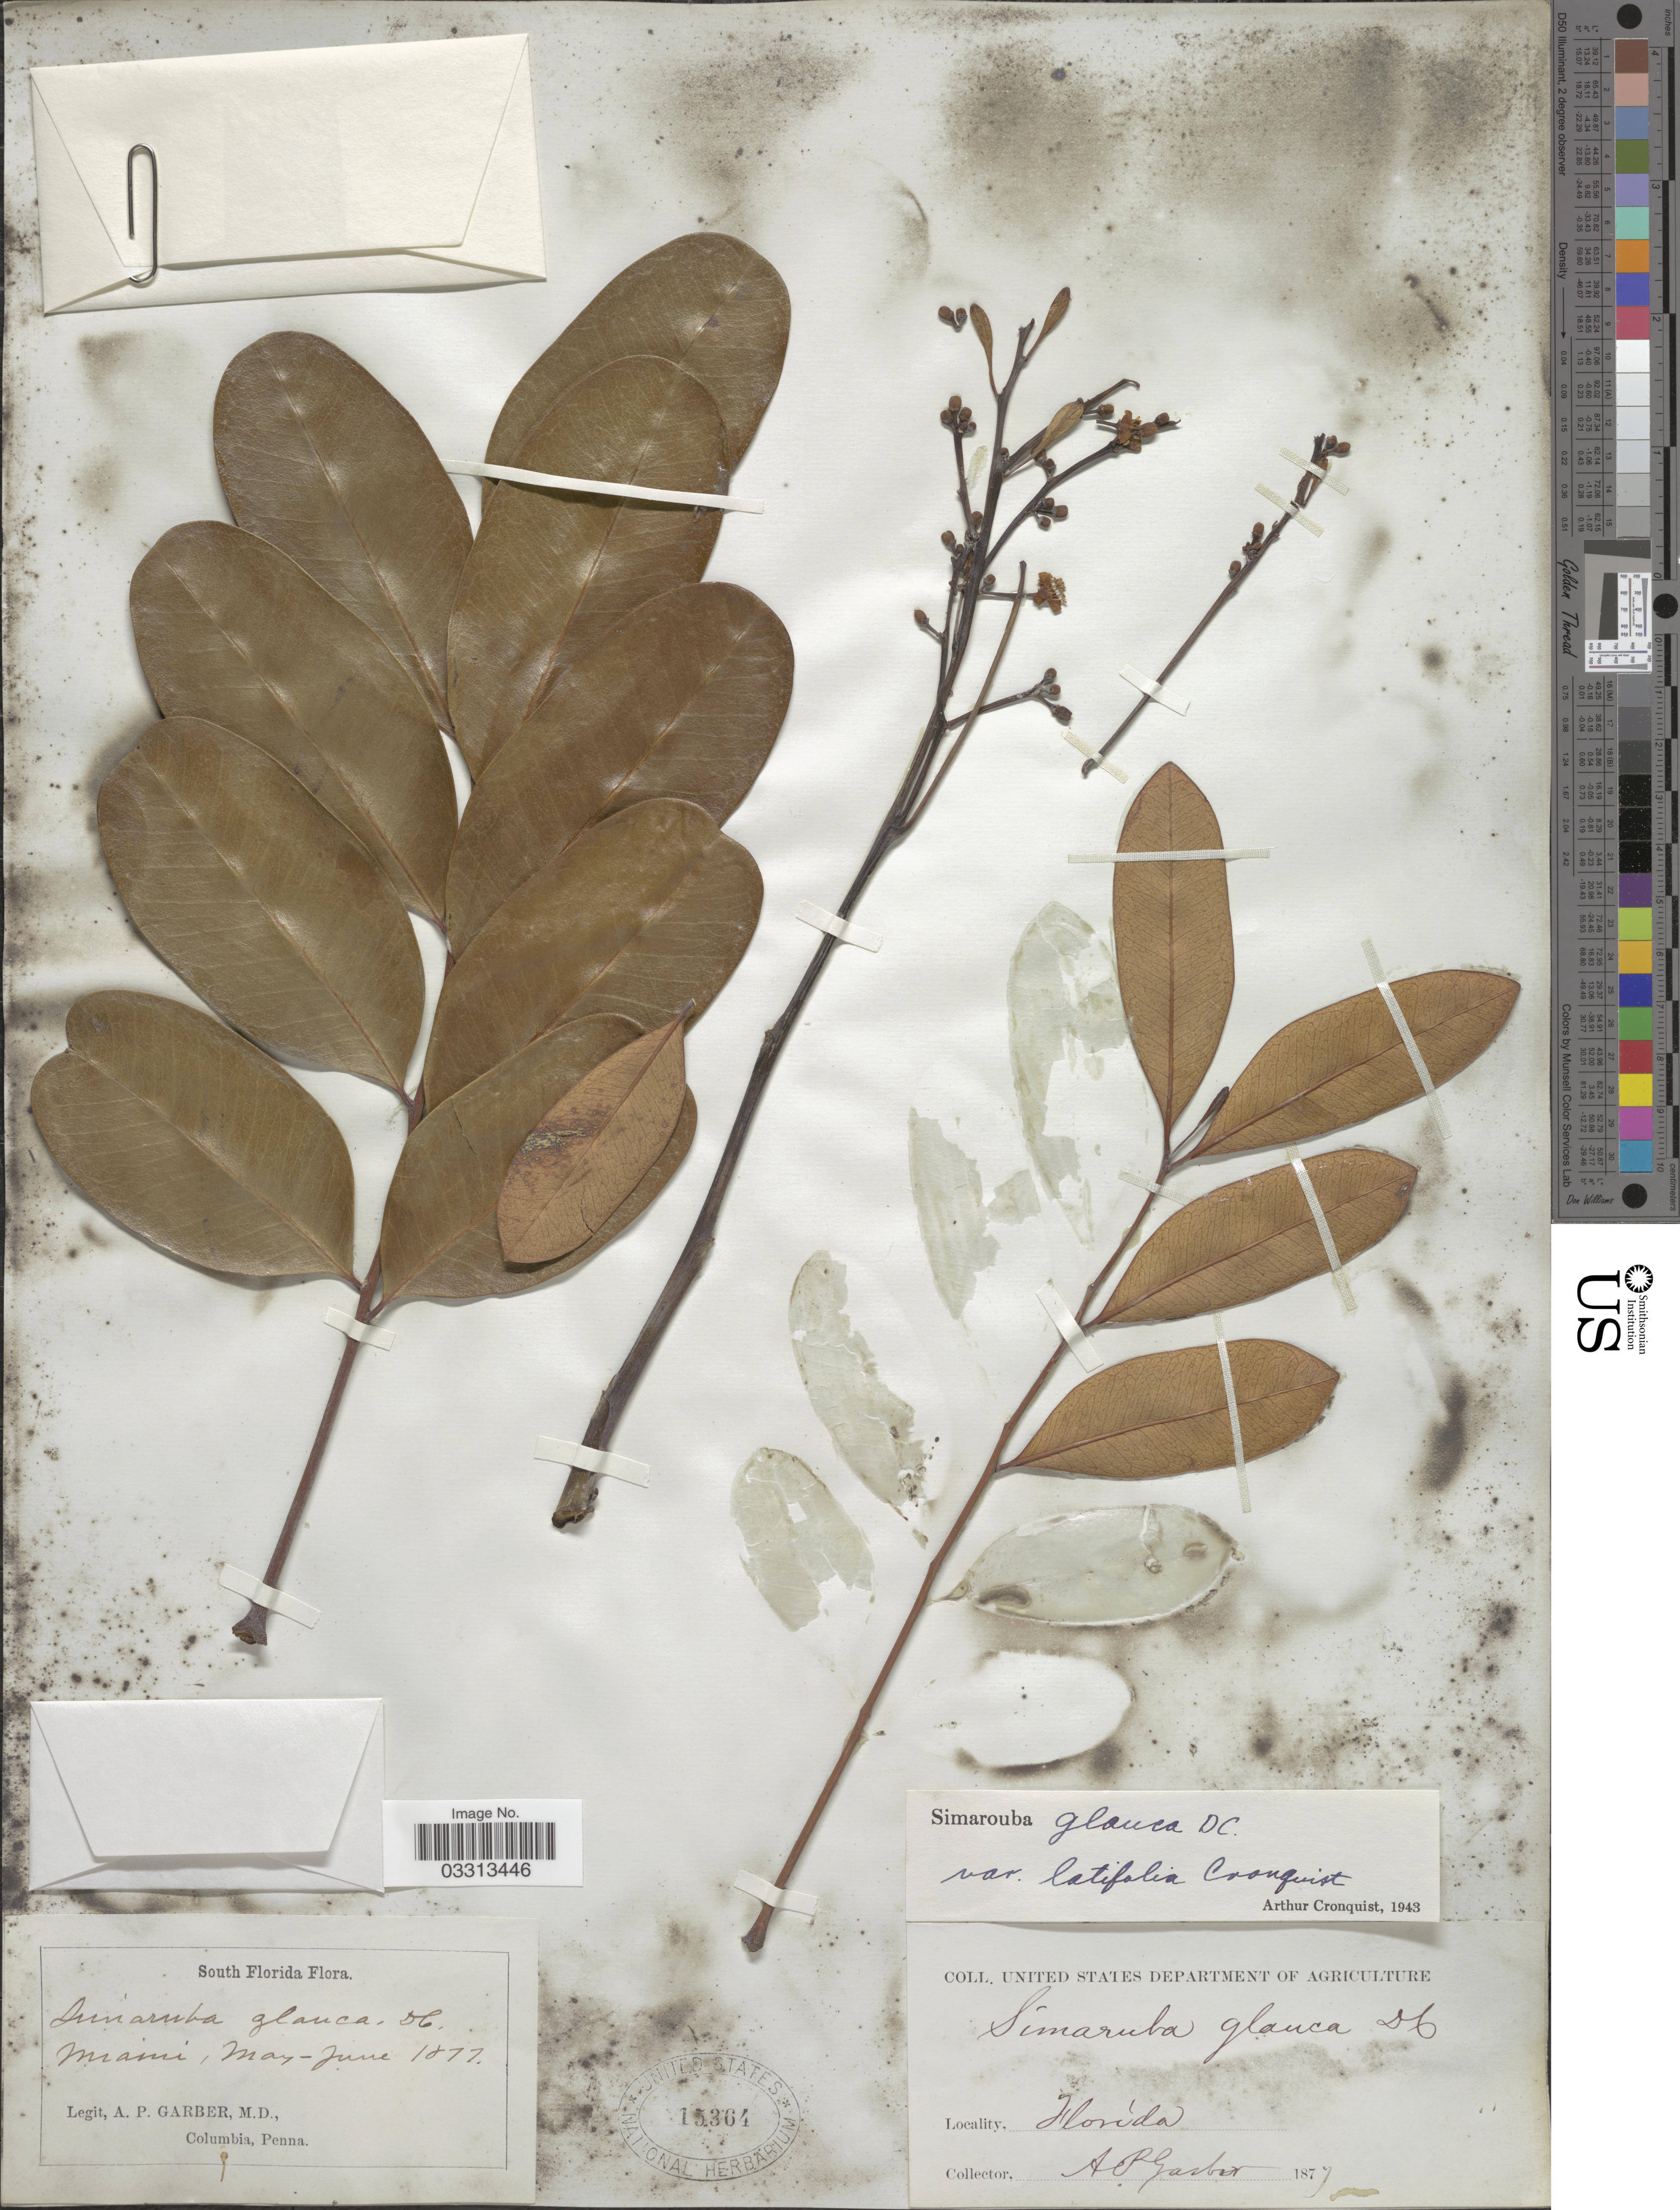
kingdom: Plantae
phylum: Tracheophyta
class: Magnoliopsida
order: Sapindales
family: Simaroubaceae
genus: Simarouba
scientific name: Simarouba glauca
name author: DC.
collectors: A. P. Garber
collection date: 1877-05/1877-06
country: United States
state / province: Florida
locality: South Florida. Miami.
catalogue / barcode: US 15364